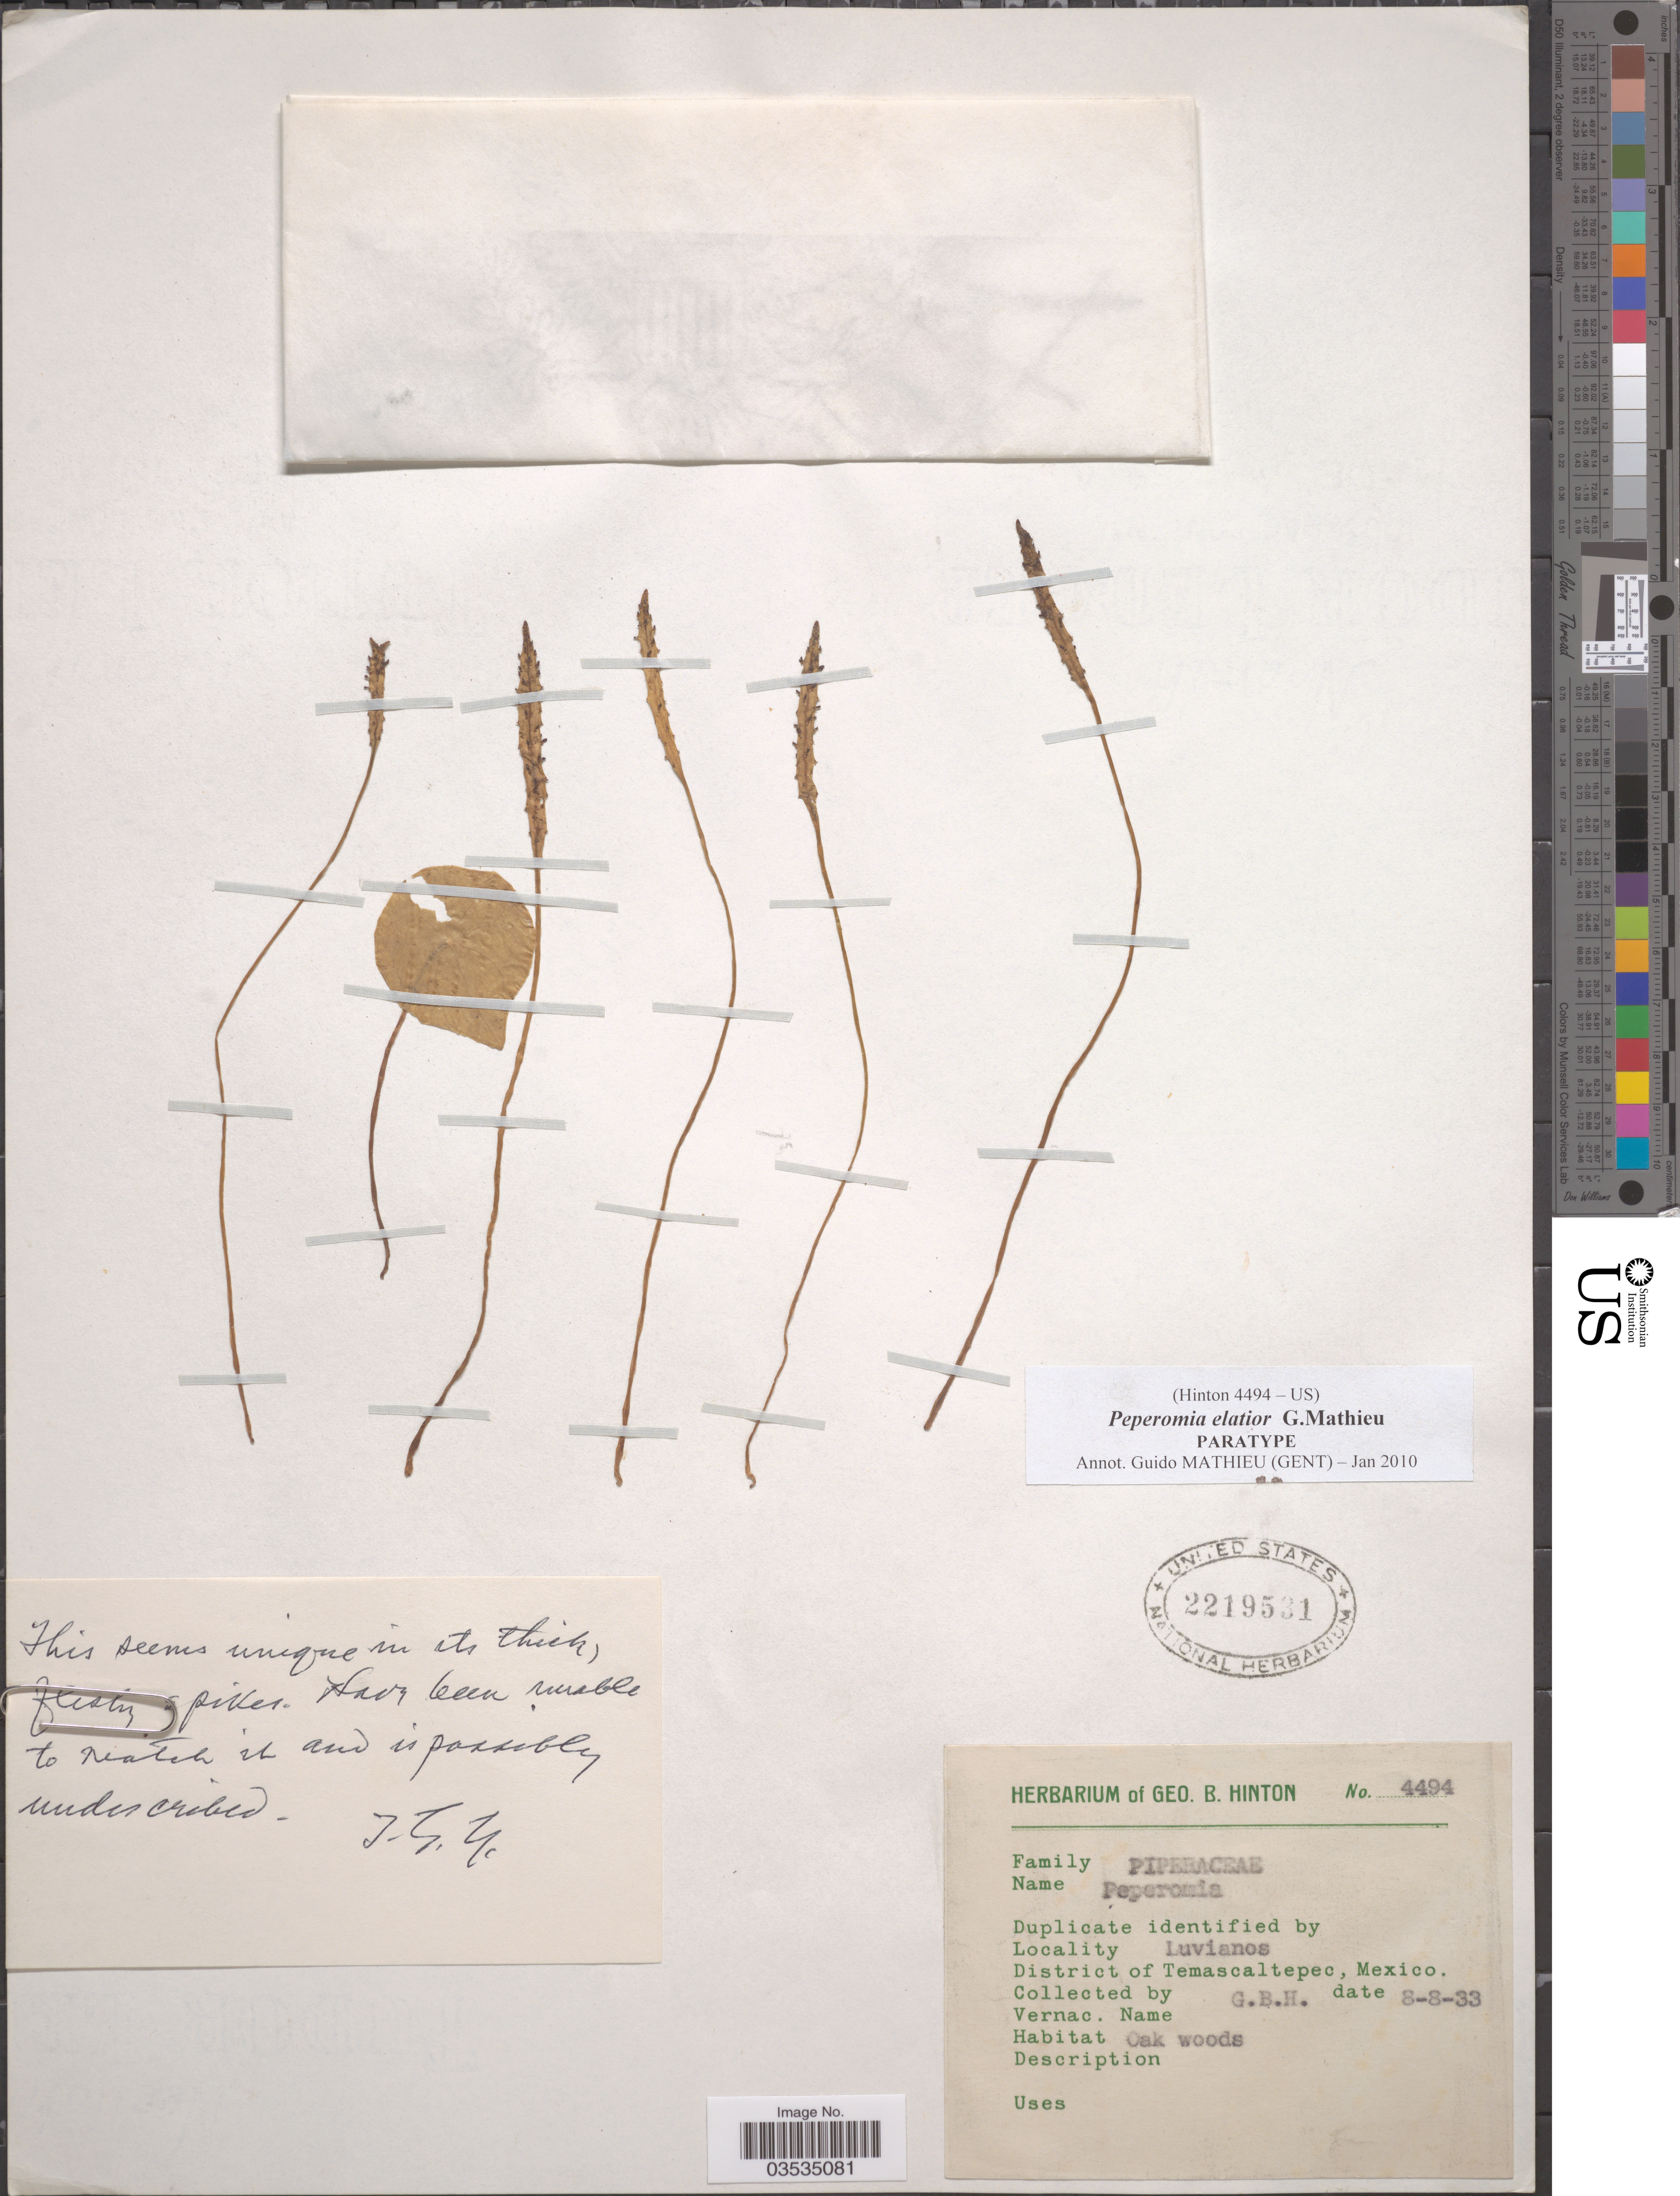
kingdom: Plantae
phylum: Tracheophyta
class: Magnoliopsida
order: Piperales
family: Piperaceae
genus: Peperomia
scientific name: Peperomia elatior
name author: G. Mathieu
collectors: G. B. Hinton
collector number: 4494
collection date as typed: Transcribed d/m/y: 8/8/33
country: Mexico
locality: Luvianos. District of Temascaltepec.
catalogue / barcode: US 2219531